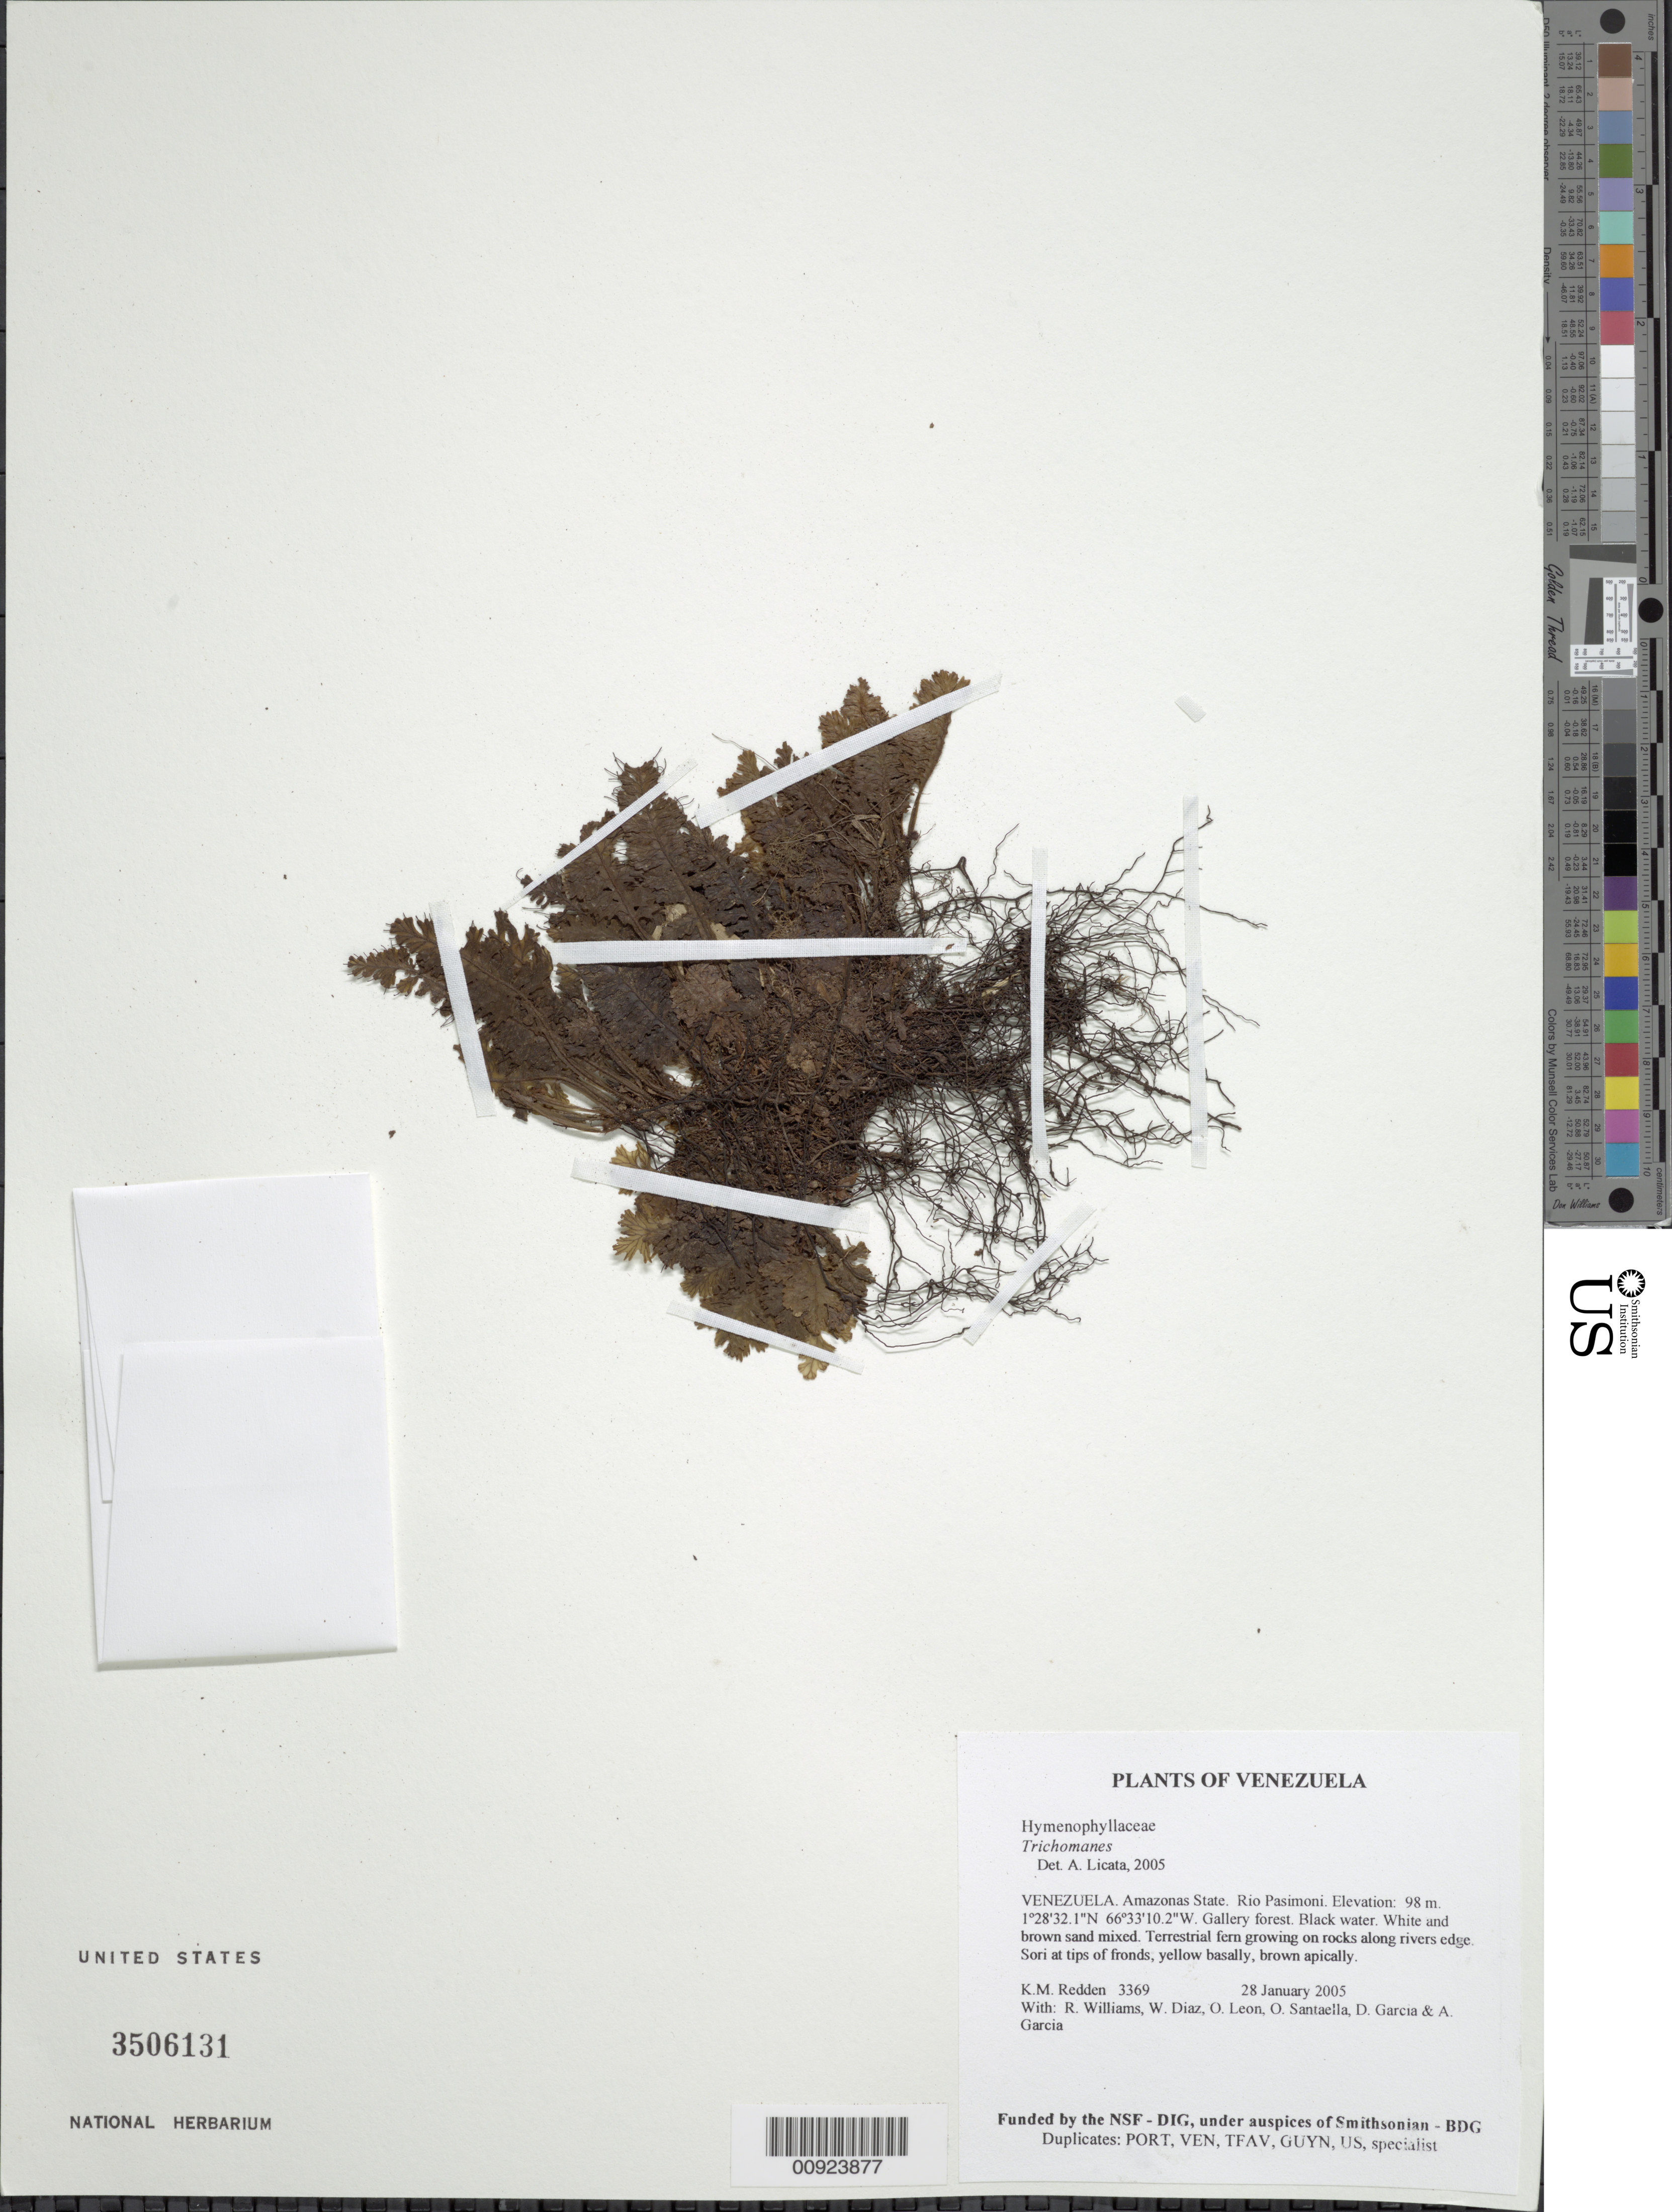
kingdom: Plantae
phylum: Tracheophyta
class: Polypodiopsida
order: Hymenophyllales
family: Hymenophyllaceae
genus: Trichomanes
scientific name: Trichomanes arbuscula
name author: Desv.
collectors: K. M. Redden, R. Williams, W. Díaz P., O. León, O. Santaella, D. Garcia & A. Garcia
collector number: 3369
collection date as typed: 28 January 2005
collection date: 2005-01-28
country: Venezuela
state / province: Amazonas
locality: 05 - Rio Pasimoni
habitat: Gallery forest. Black water. White and brown sand mixed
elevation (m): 98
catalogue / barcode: US 3506131